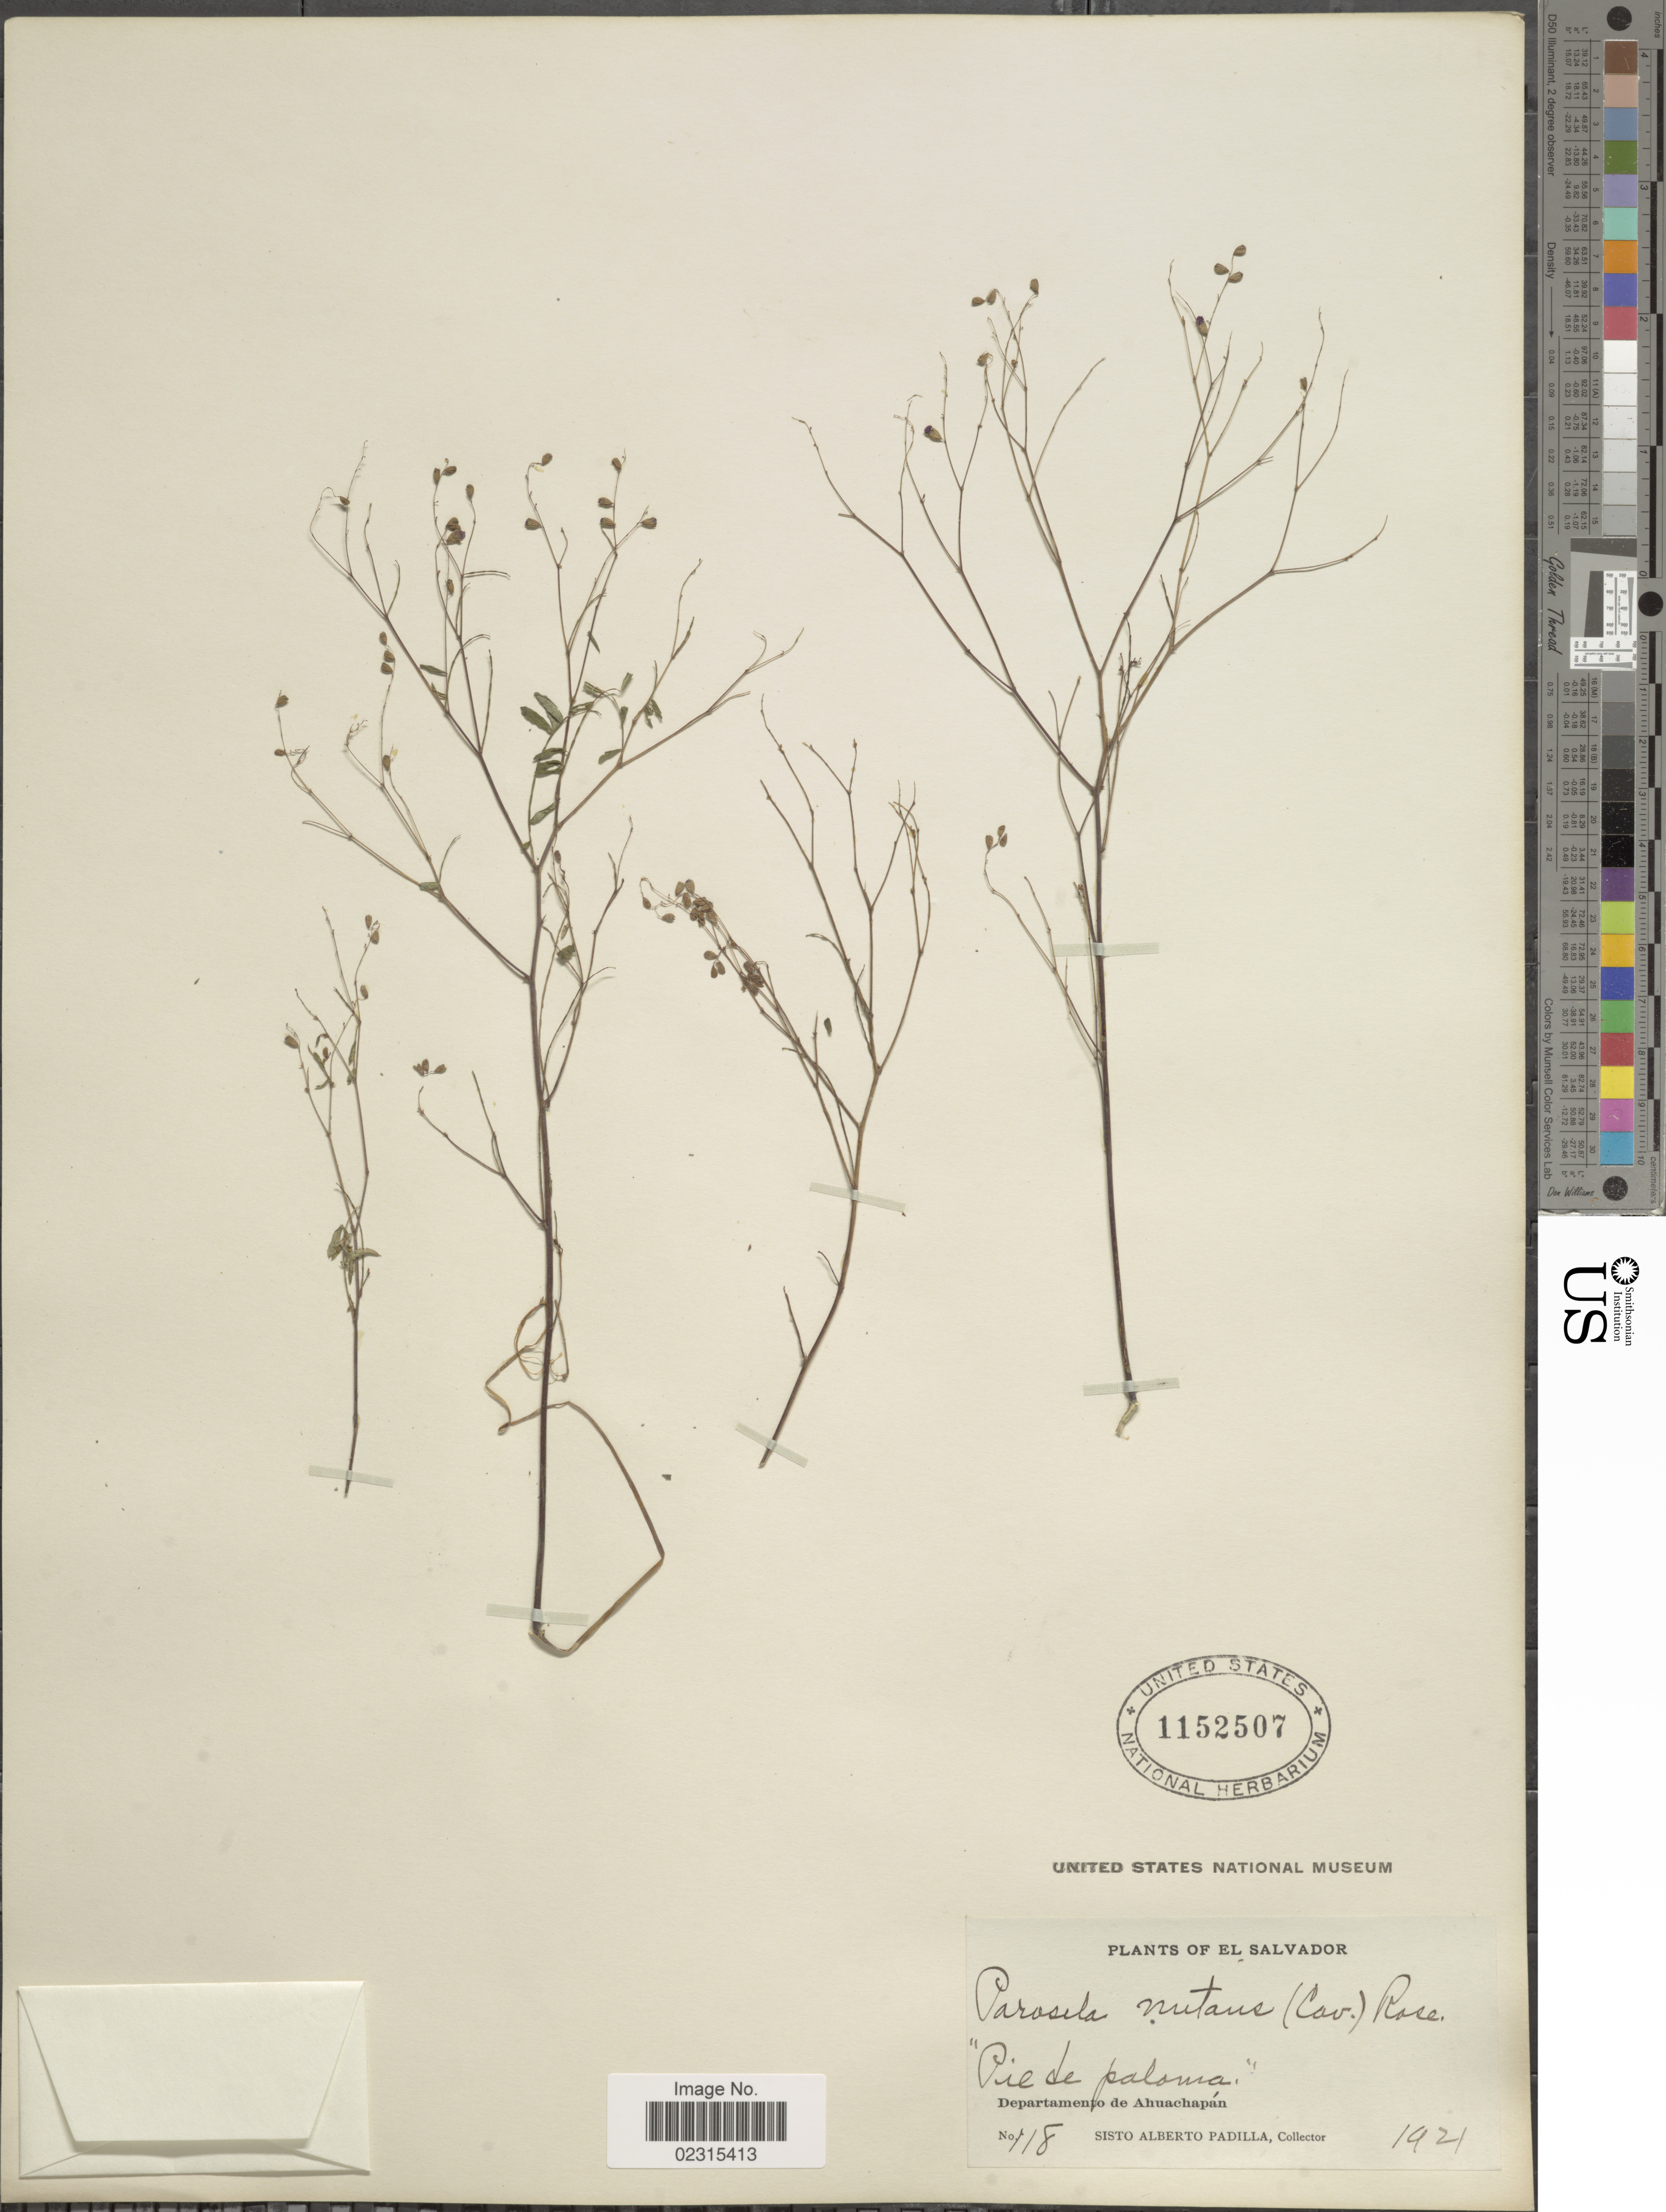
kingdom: Plantae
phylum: Tracheophyta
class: Magnoliopsida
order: Fabales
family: Fabaceae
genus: Marina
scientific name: Marina nutans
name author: (Cav.) Barneby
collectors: S. A. Padilla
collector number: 118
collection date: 1921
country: El Salvador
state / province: Ahuachapan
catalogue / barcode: US 1152507